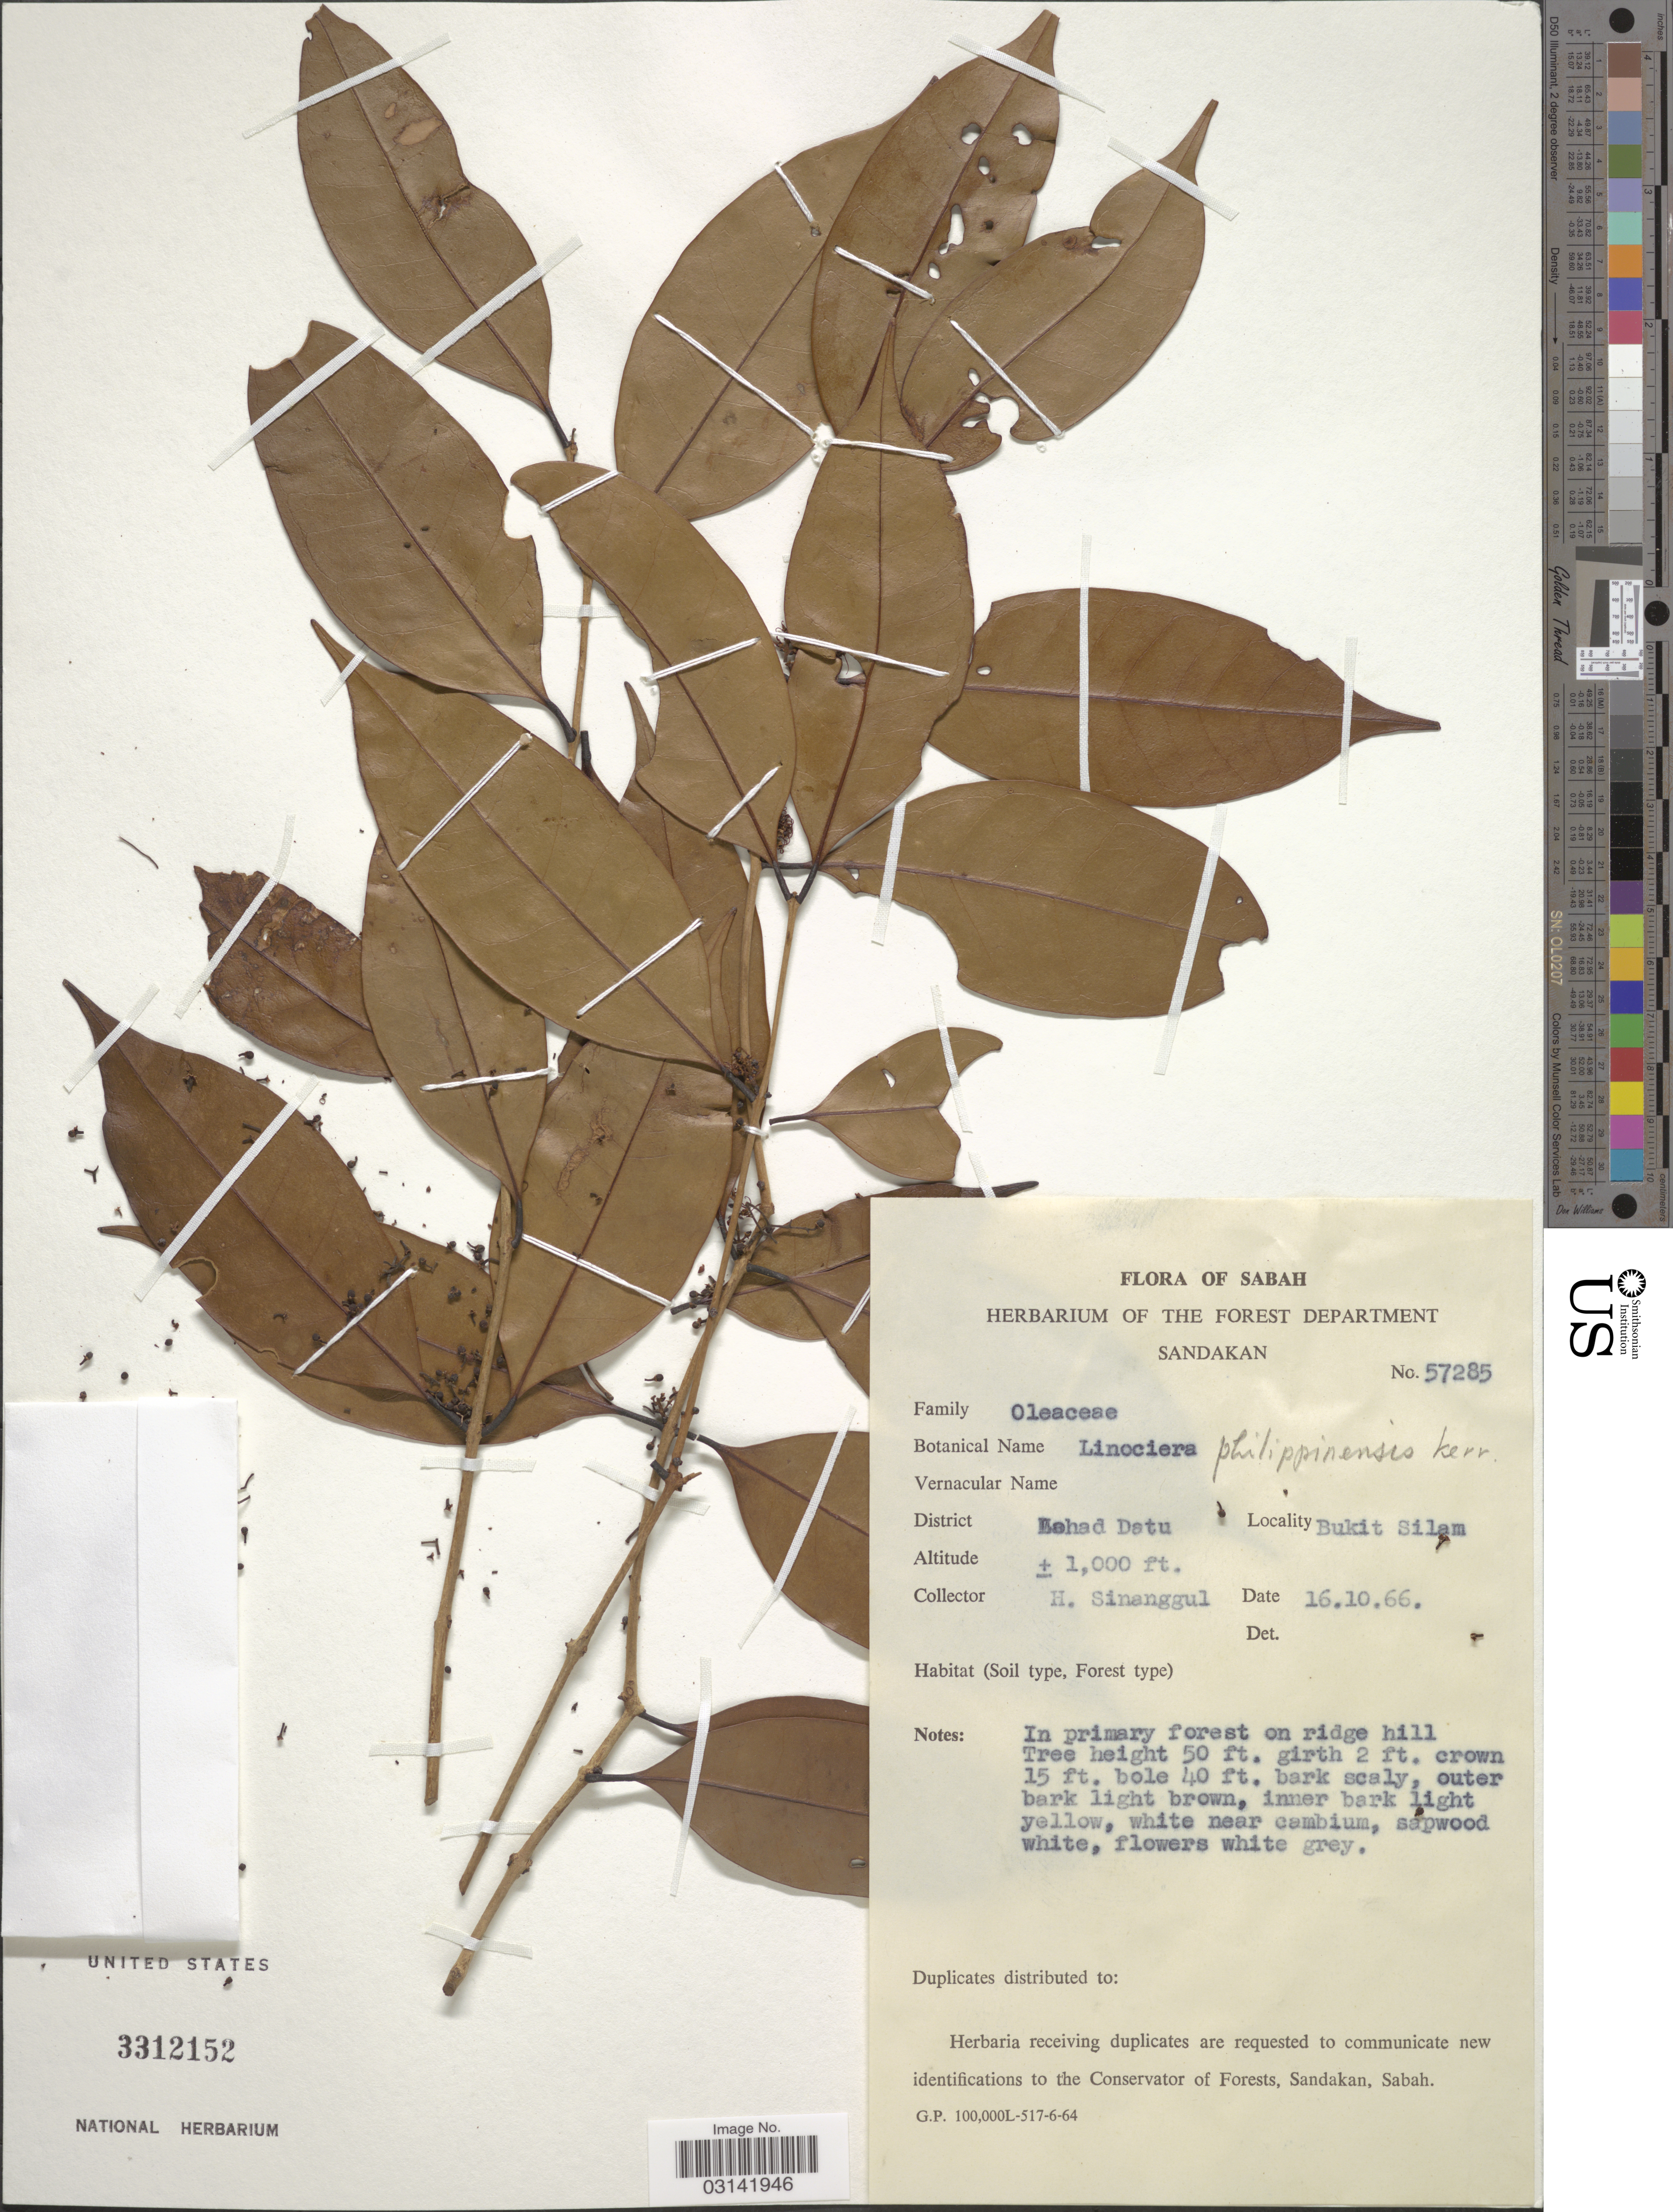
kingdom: Plantae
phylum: Tracheophyta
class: Magnoliopsida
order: Lamiales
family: Oleaceae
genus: Olea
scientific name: Olea borneensis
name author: Boerl.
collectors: H. Sinanggul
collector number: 57285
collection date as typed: Transcribed d/m/y: 16/10/66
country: Malaysia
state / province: Sabah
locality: District Behad [interpreted] Datu, Bukit Silam.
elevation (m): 305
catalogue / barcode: US 3312152